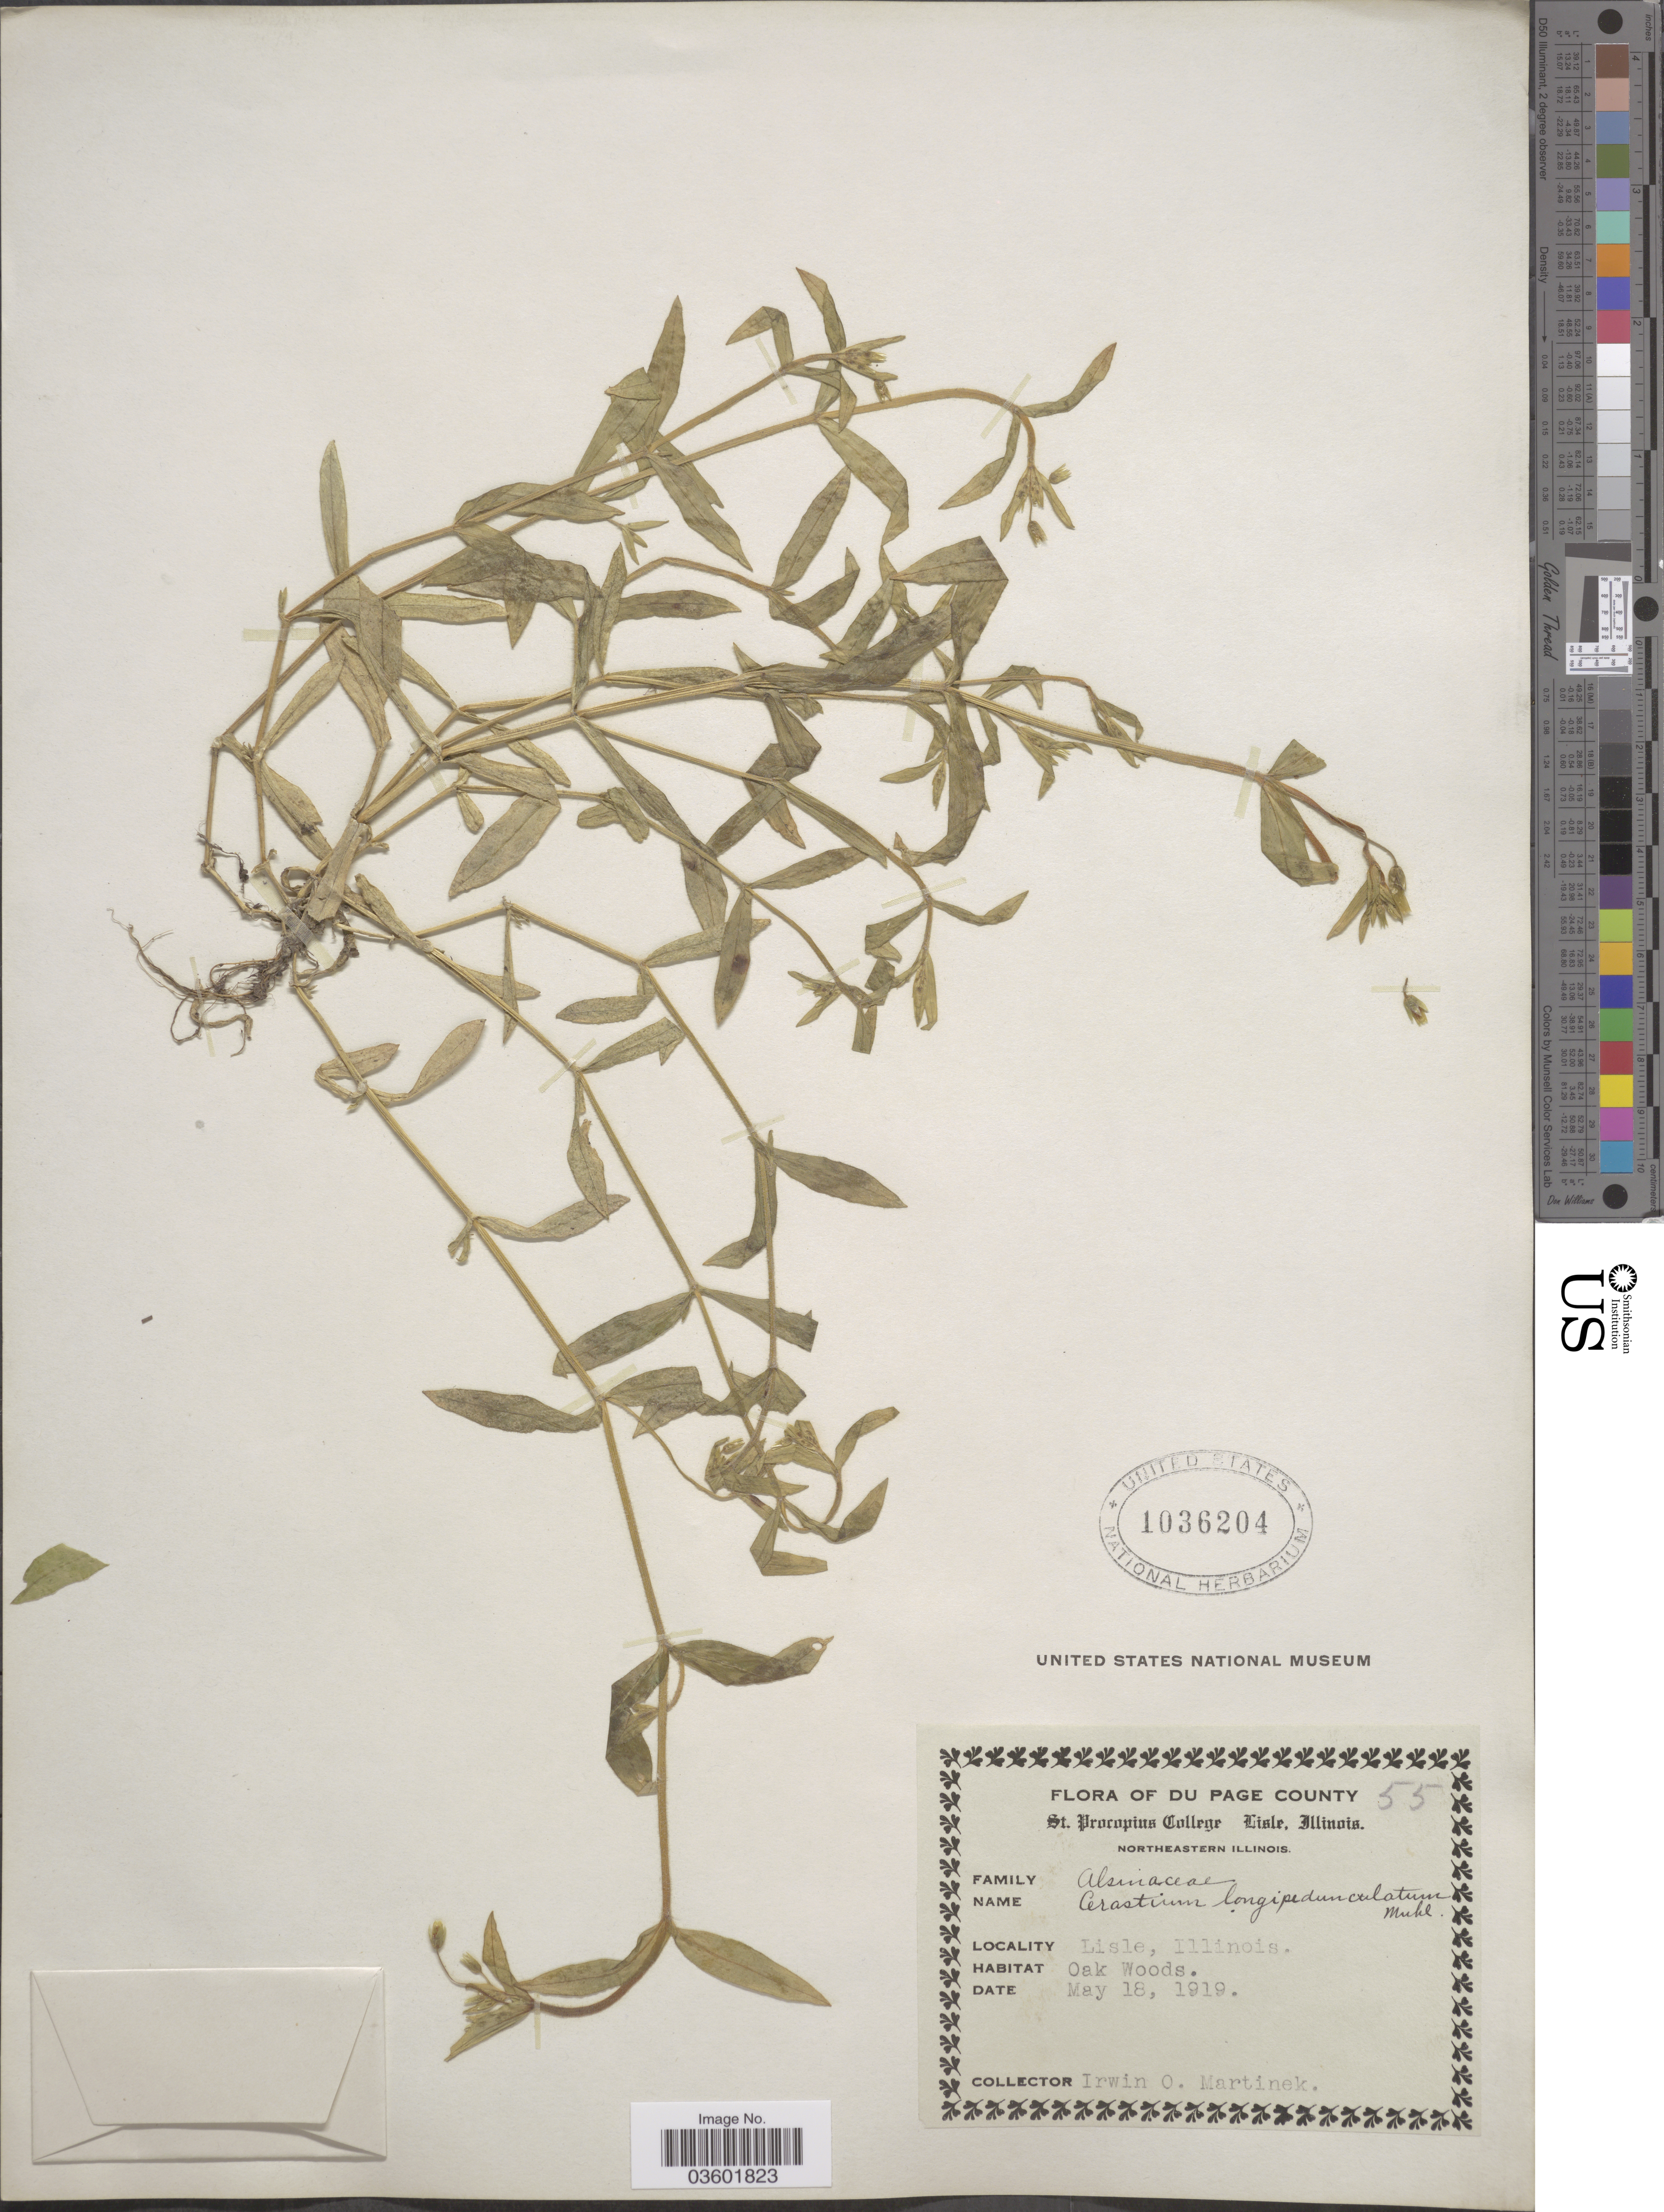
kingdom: Plantae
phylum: Tracheophyta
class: Magnoliopsida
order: Caryophyllales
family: Caryophyllaceae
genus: Cerastium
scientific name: Cerastium longipedunculatum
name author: Muhl.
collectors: I. Martinek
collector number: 55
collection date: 1919-05-18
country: United States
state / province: Illinois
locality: Du Page County. Lisle.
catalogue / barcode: US 1036204